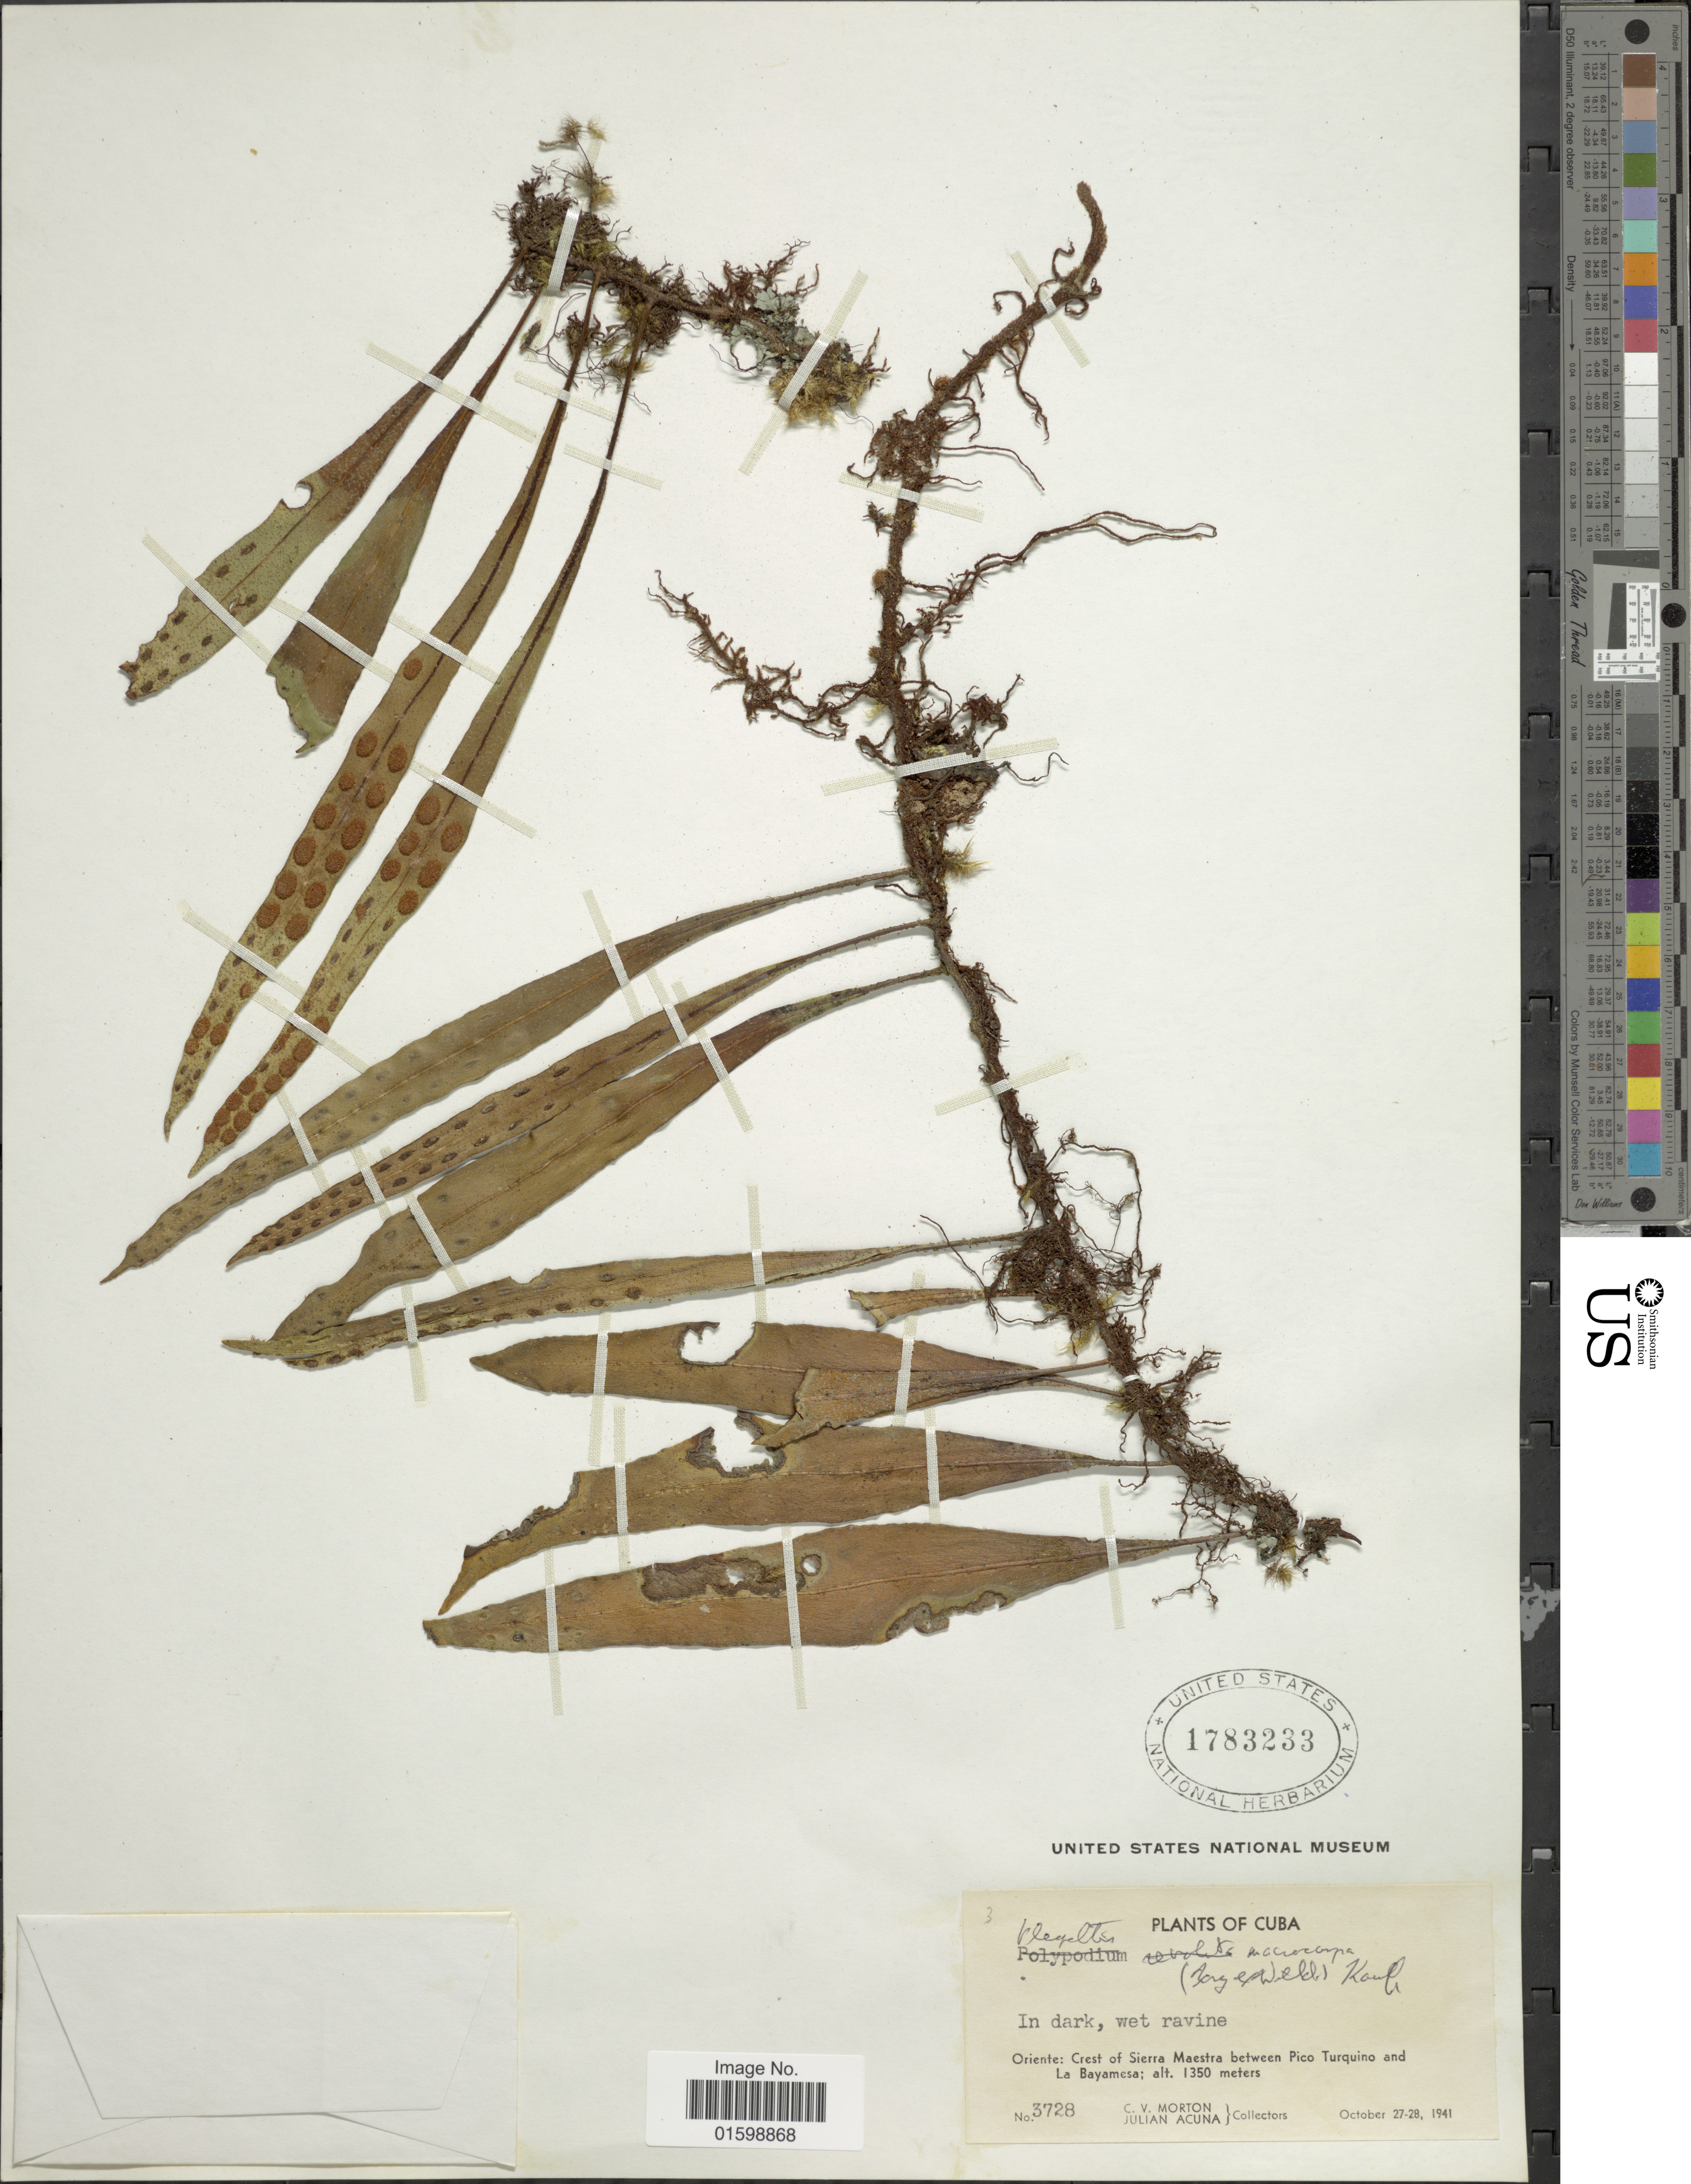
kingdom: Plantae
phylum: Tracheophyta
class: Polypodiopsida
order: Polypodiales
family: Polypodiaceae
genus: Pleopeltis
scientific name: Pleopeltis marginata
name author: A.R. Sm. & Tejero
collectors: C. V. Morton & J. B. Acuña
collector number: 3728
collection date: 1941-10-27/1941-10-28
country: Cuba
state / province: Oriente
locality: In dark, wet ravine, Crest of Sierra Maestra between Pico Turquino and La Bayamesa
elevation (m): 1350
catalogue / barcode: US 1783233